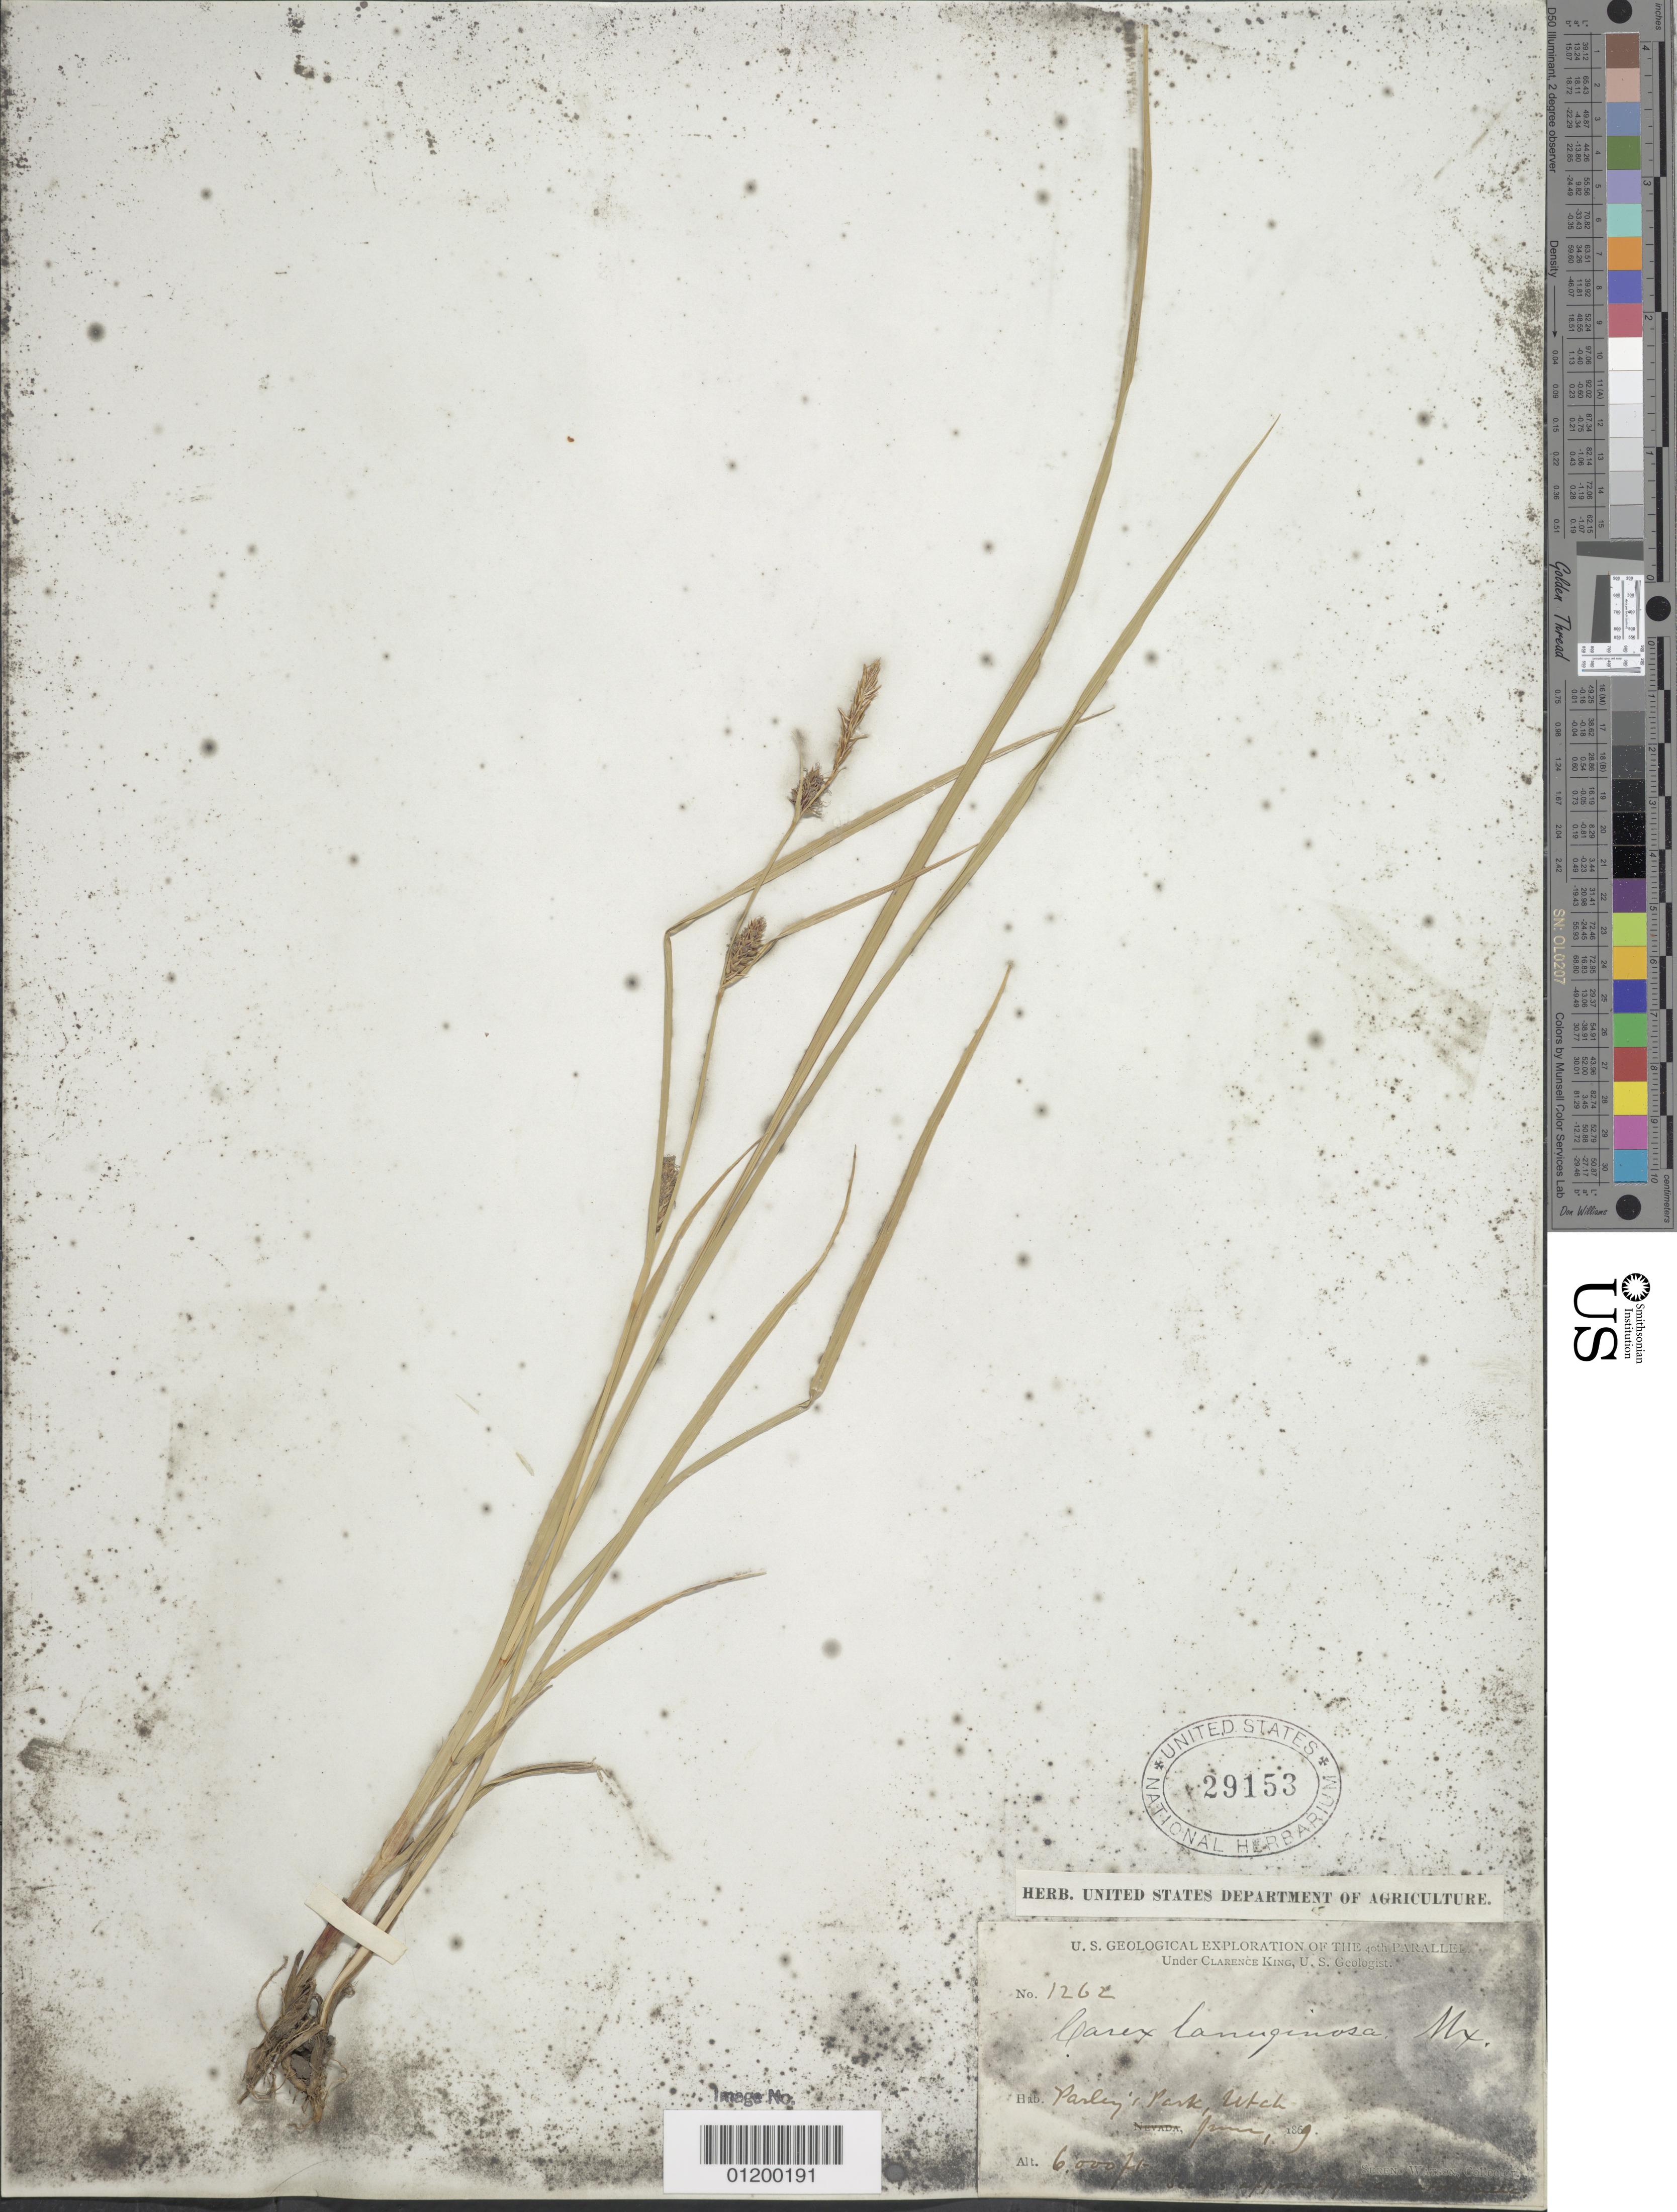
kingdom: Plantae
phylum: Tracheophyta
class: Liliopsida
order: Poales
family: Cyperaceae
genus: Carex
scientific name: Carex pellita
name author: Muhl. ex Willd.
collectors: S. Watson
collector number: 1262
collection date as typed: Jun 1869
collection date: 1869-06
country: United States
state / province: Utah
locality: Parley' s Park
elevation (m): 1829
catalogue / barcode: US 29153